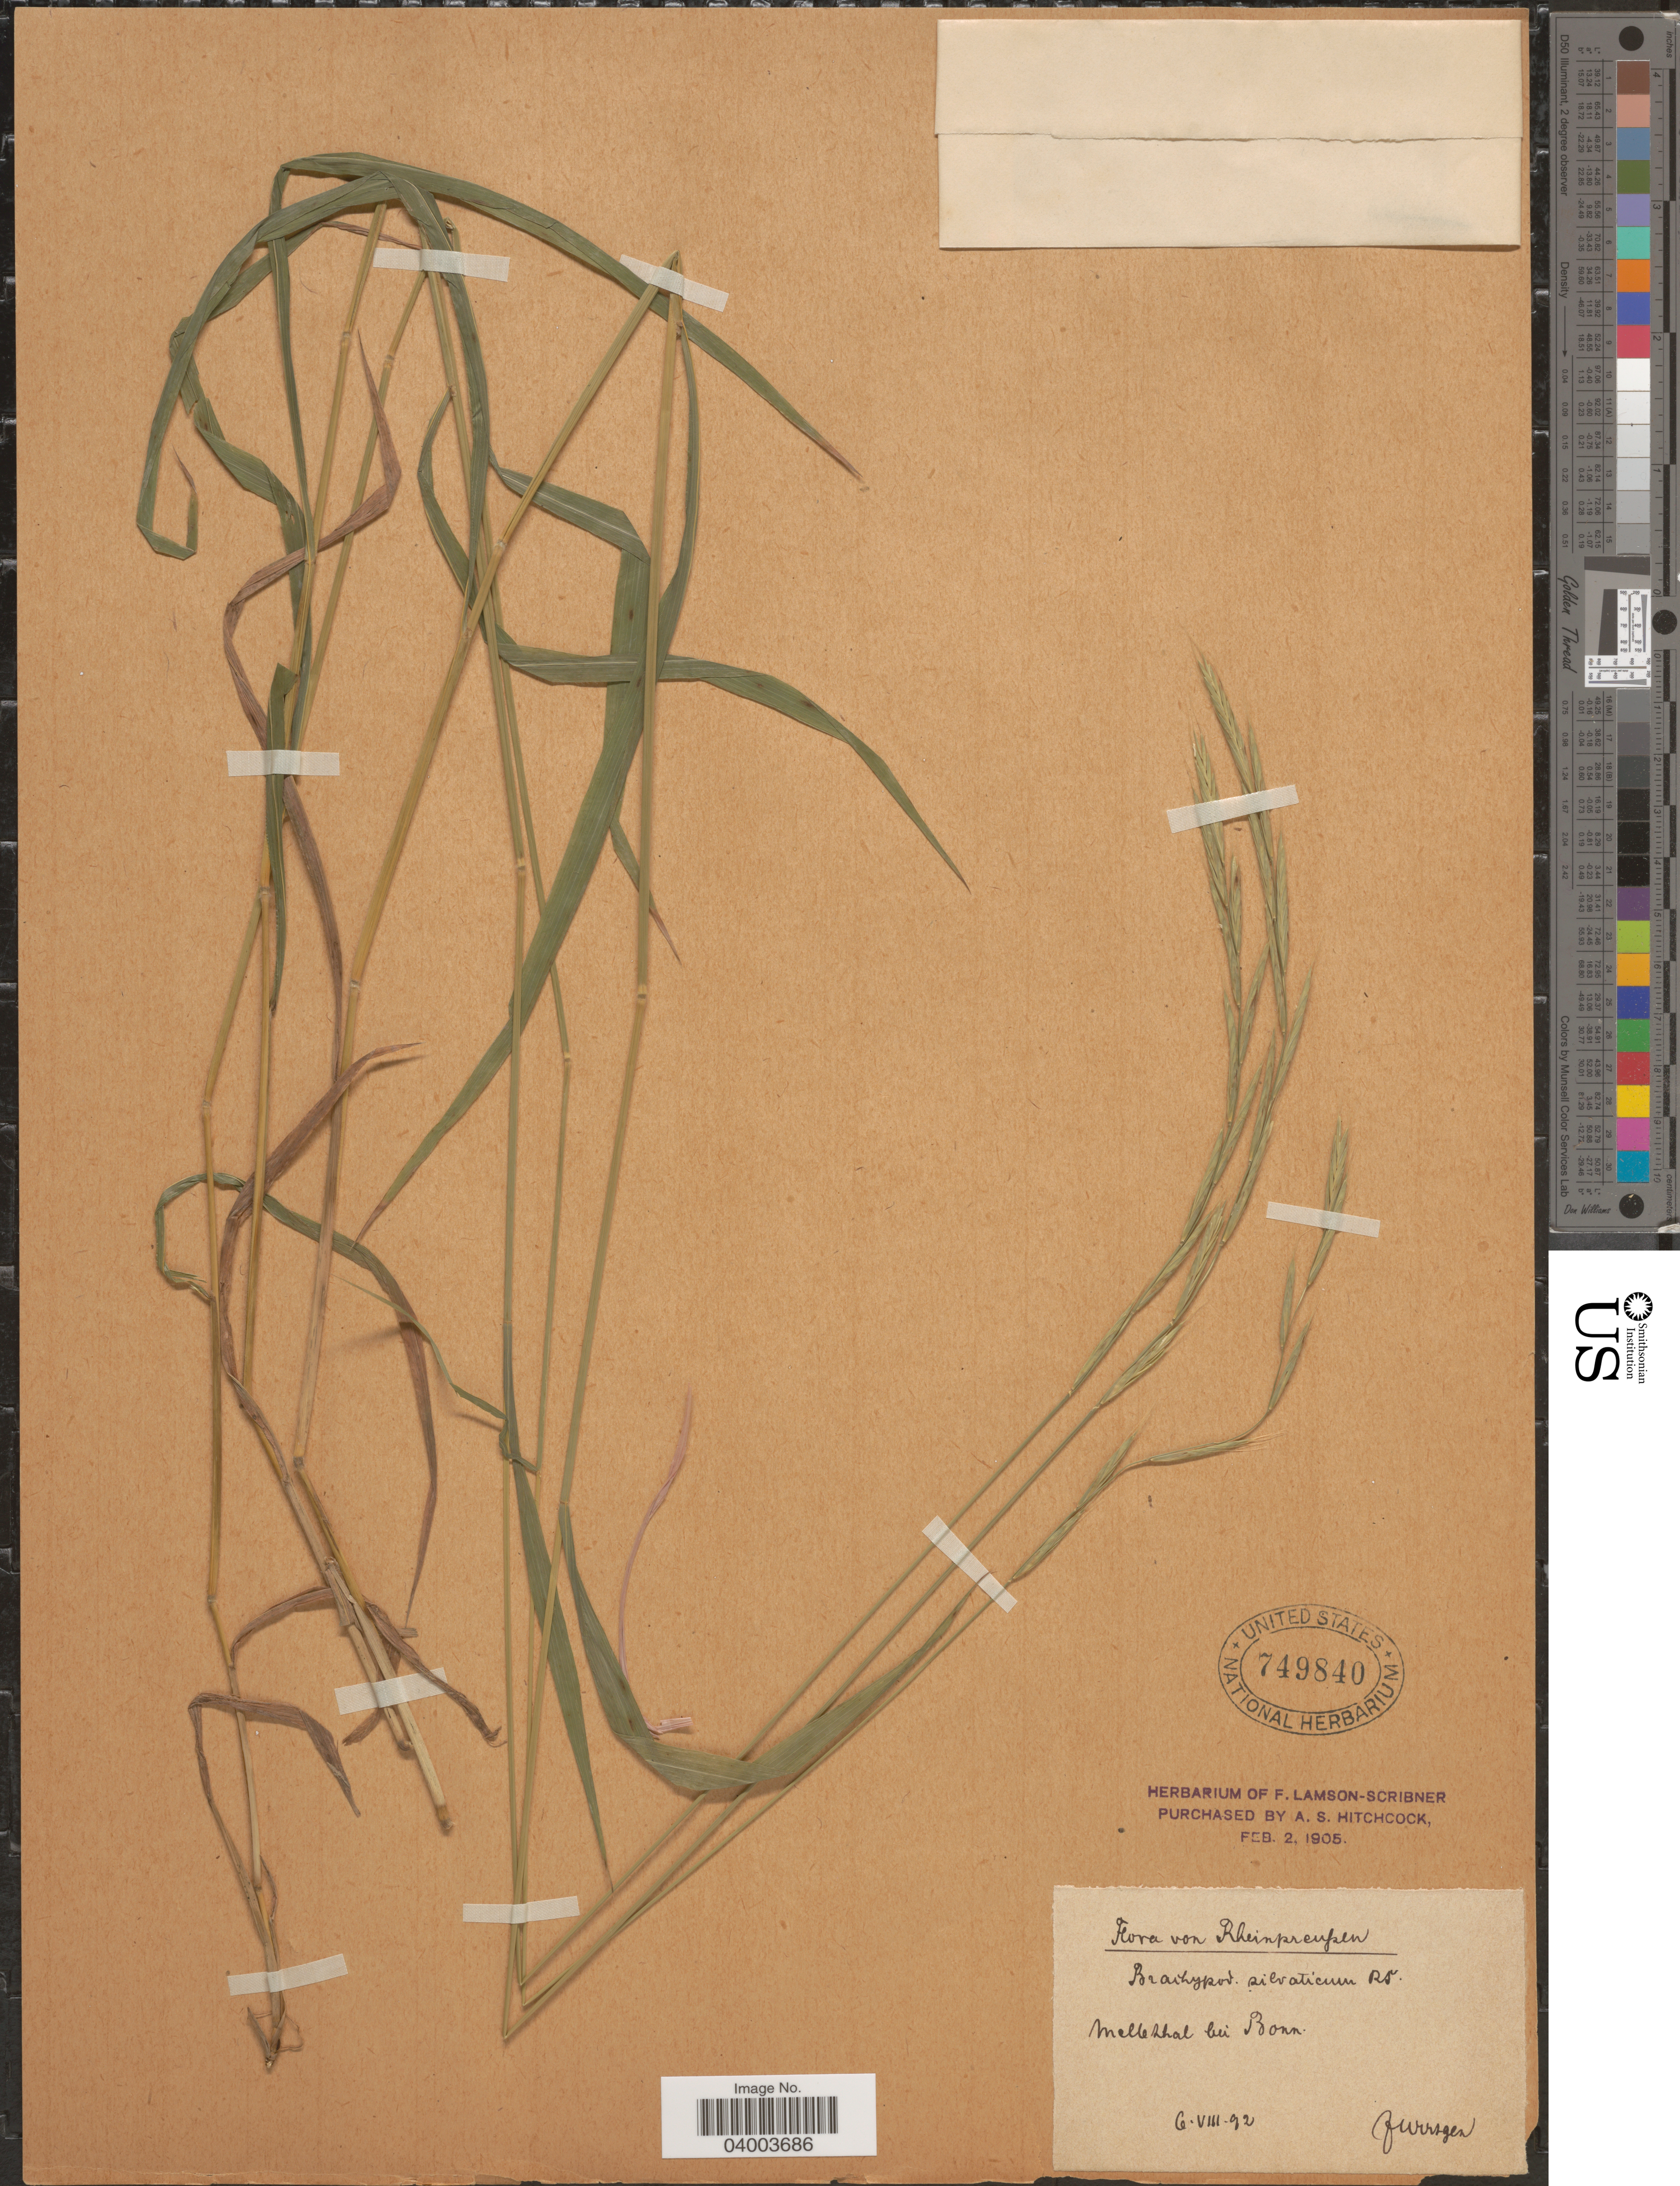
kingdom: Plantae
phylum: Tracheophyta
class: Liliopsida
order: Poales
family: Poaceae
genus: Brachypodium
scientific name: Brachypodium sylvaticum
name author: (Huds.) P. Beauv.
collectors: F. Wirtgen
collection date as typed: Transcribed d/m/y: 6/8/92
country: Germany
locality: Rheinpreussen, Melbthal bei Bonn.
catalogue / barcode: US 749840